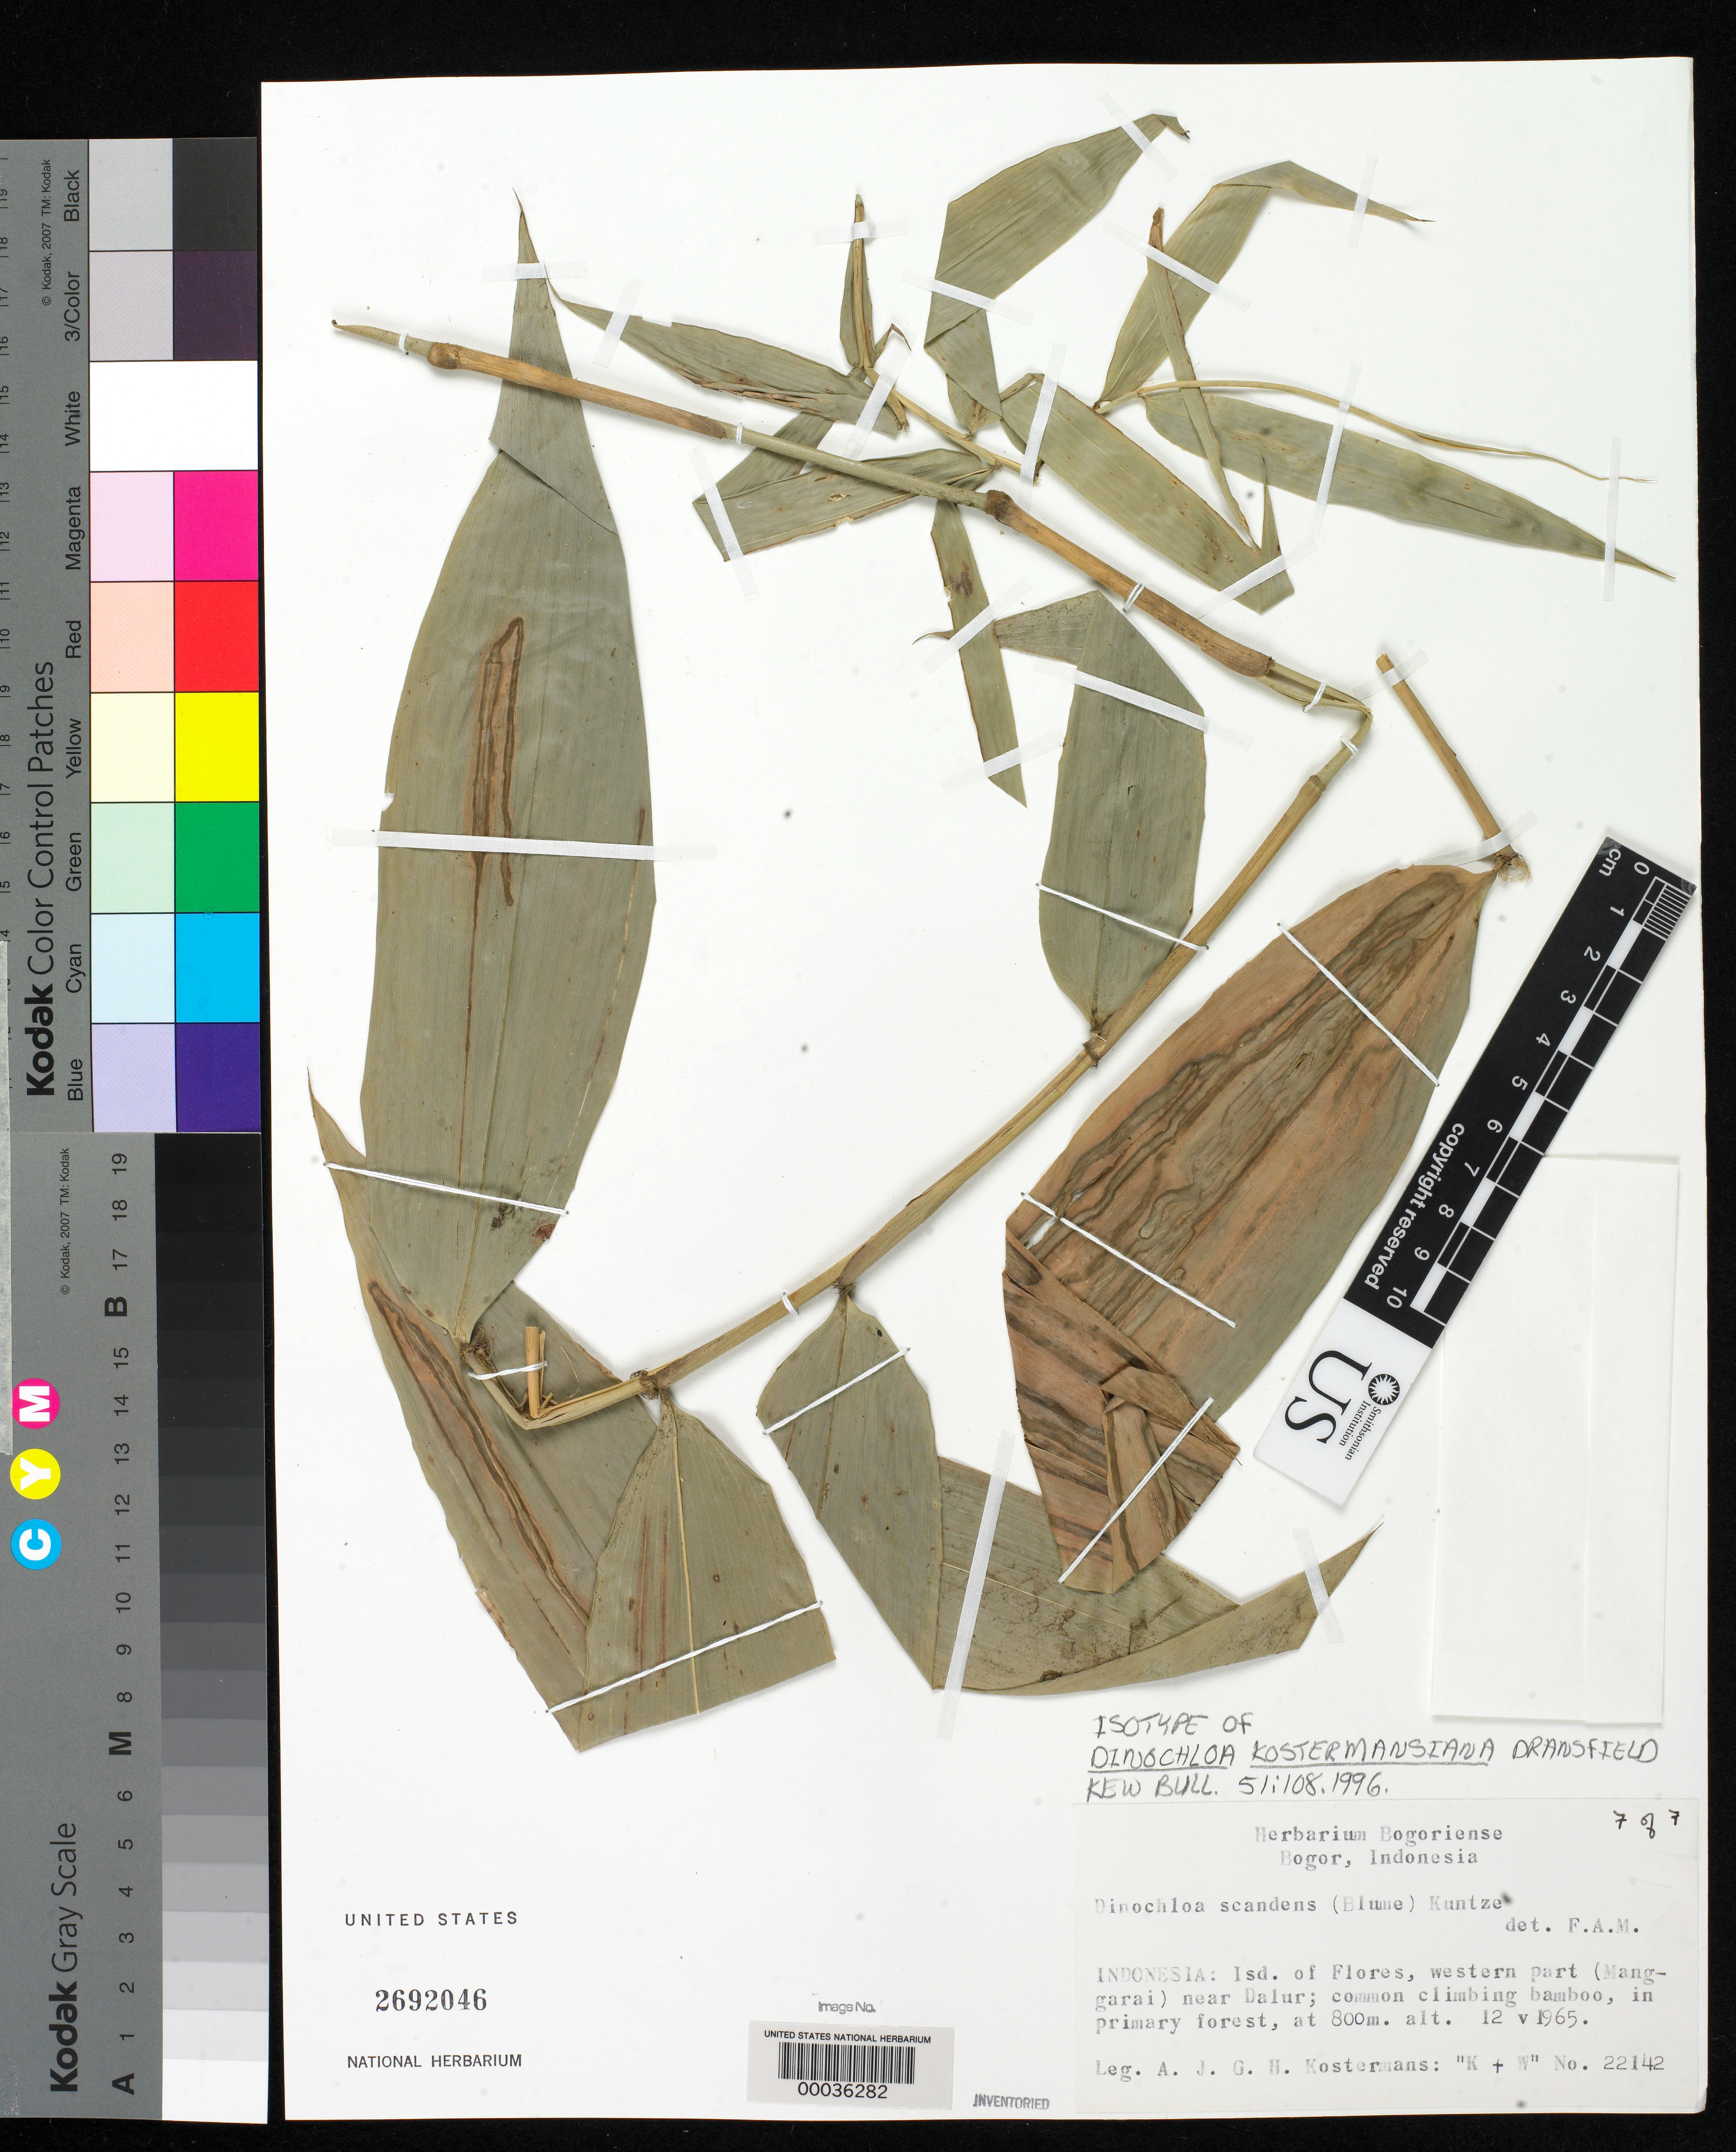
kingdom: Plantae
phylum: Tracheophyta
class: Liliopsida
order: Poales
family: Poaceae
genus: Dinochloa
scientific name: Dinochloa kostermansiana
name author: S. Dransf.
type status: Isotype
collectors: A. J. G. Kostermans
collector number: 22142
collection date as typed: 12 May 1965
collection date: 1965-05-12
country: Indonesia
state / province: Nusa Tenggara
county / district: Nusa Tenggara Timur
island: Flores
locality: Near Dalur.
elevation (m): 800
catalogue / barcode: US 2692046